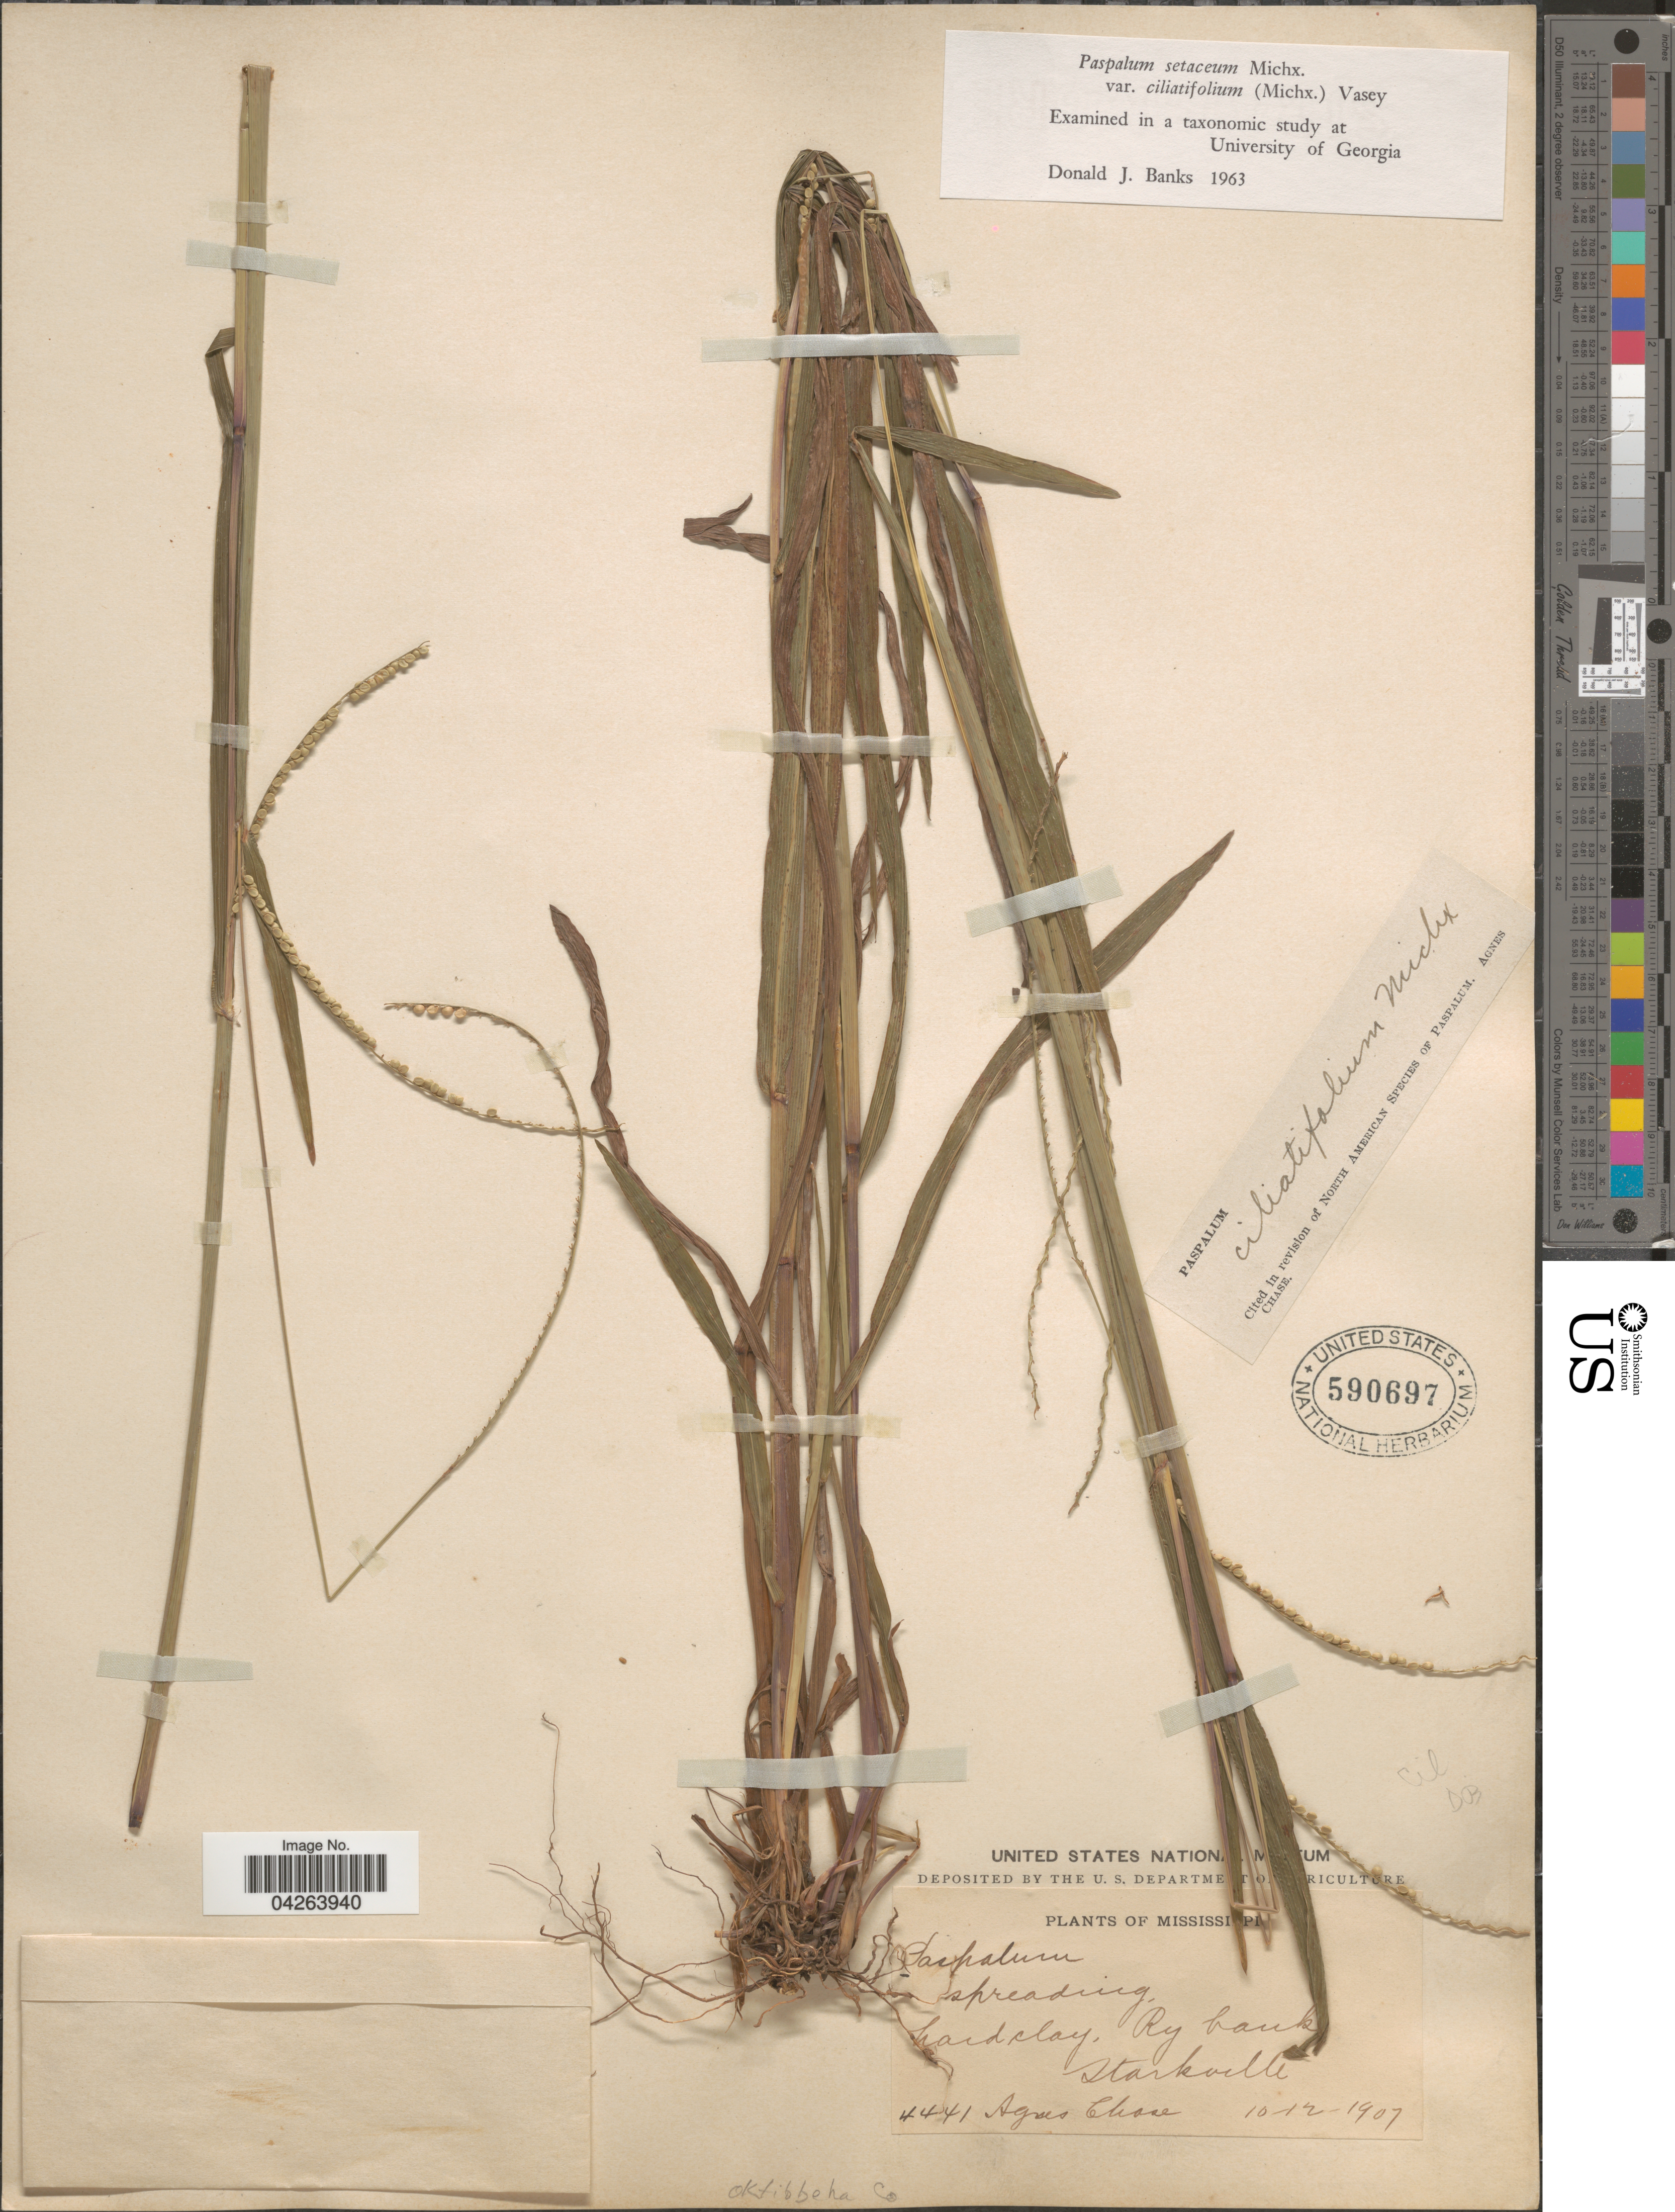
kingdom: Plantae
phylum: Tracheophyta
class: Liliopsida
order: Poales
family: Poaceae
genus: Paspalum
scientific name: Paspalum setaceum var. ciliatifolium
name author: (Michx.) Vasey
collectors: A. Chase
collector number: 4441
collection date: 1907-10-12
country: United States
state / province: Mississippi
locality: Starkville. Oktibbeha Co.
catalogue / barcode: US 590697